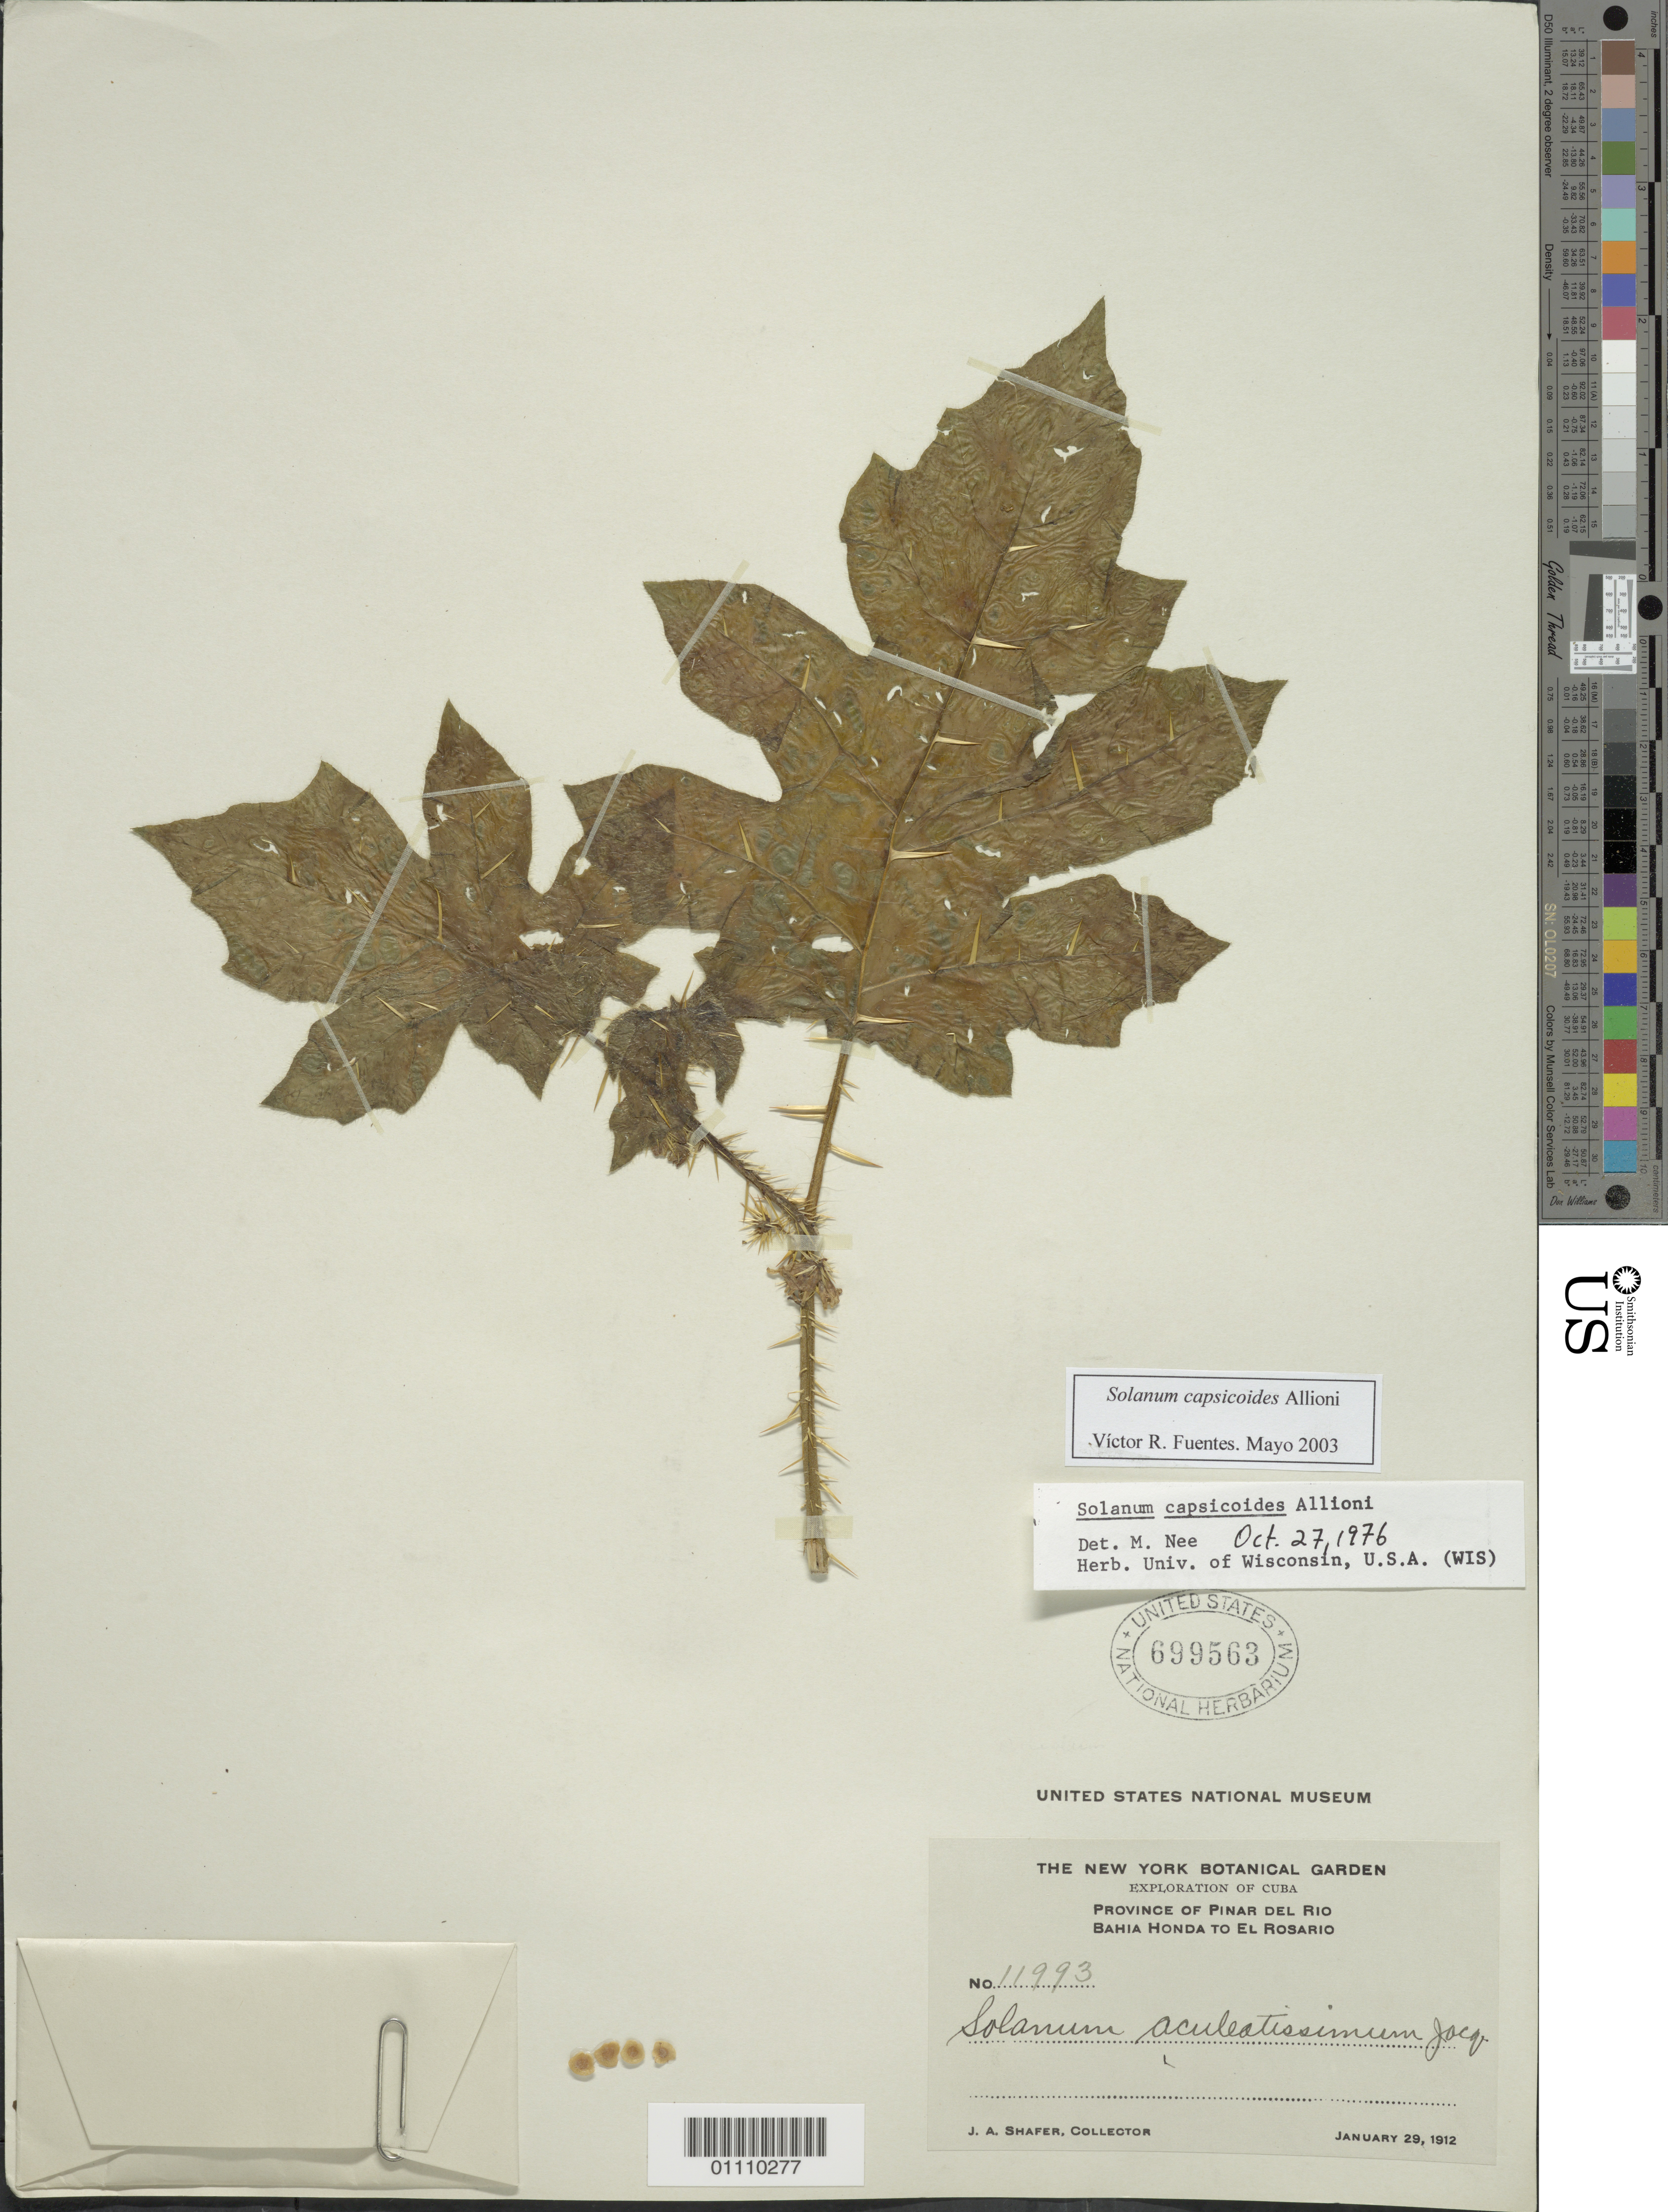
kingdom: Plantae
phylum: Tracheophyta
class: Magnoliopsida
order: Solanales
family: Solanaceae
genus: Solanum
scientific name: Solanum capsicoides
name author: All.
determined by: Fuentes, V. R.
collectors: J. A. Shafer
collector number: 11993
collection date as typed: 29 Jan 1912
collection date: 1912-01-29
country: Cuba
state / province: Pinar del Río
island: Cuba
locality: Bahia Honda to El Rosario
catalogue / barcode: US 699563